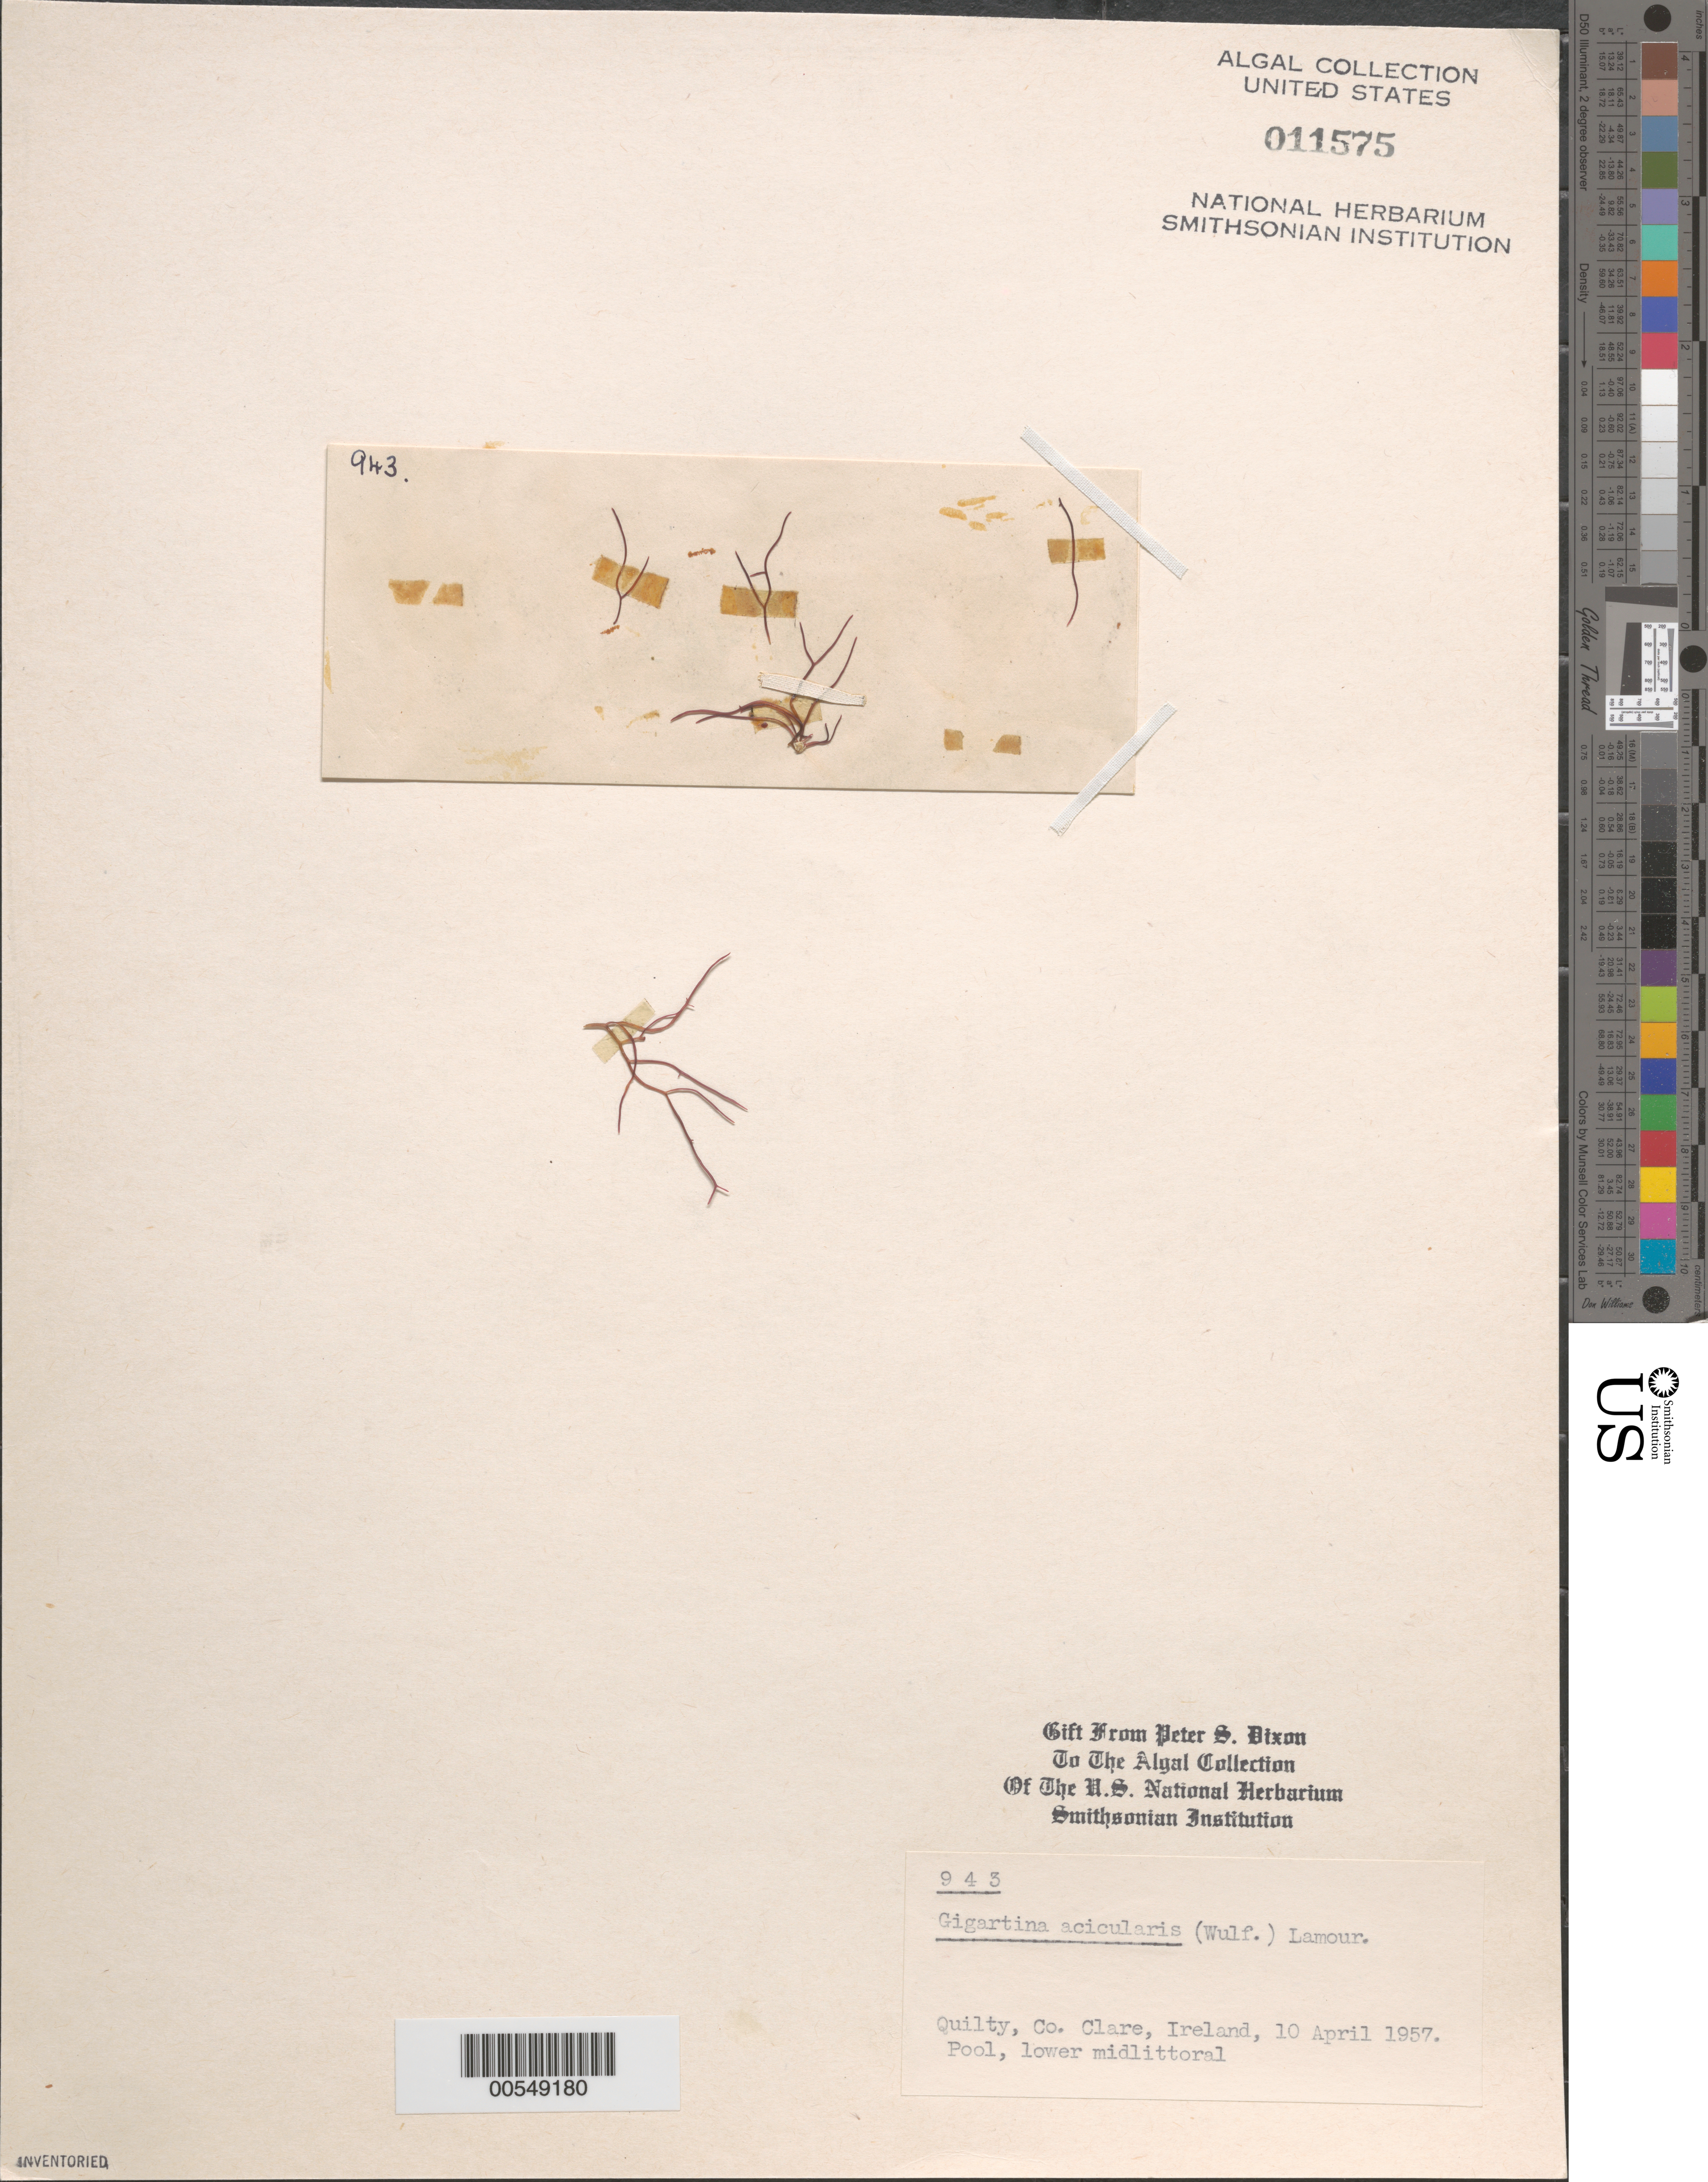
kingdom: Plantae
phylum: Rhodophyta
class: Florideophyceae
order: Gigartinales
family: Gigartinaceae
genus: Chondracanthus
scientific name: Chondracanthus acicularis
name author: (Roth) Fredericq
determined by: Algae name updating Project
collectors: P. S. Dixon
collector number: PSD 943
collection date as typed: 10 Apr 1957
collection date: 1957-04-10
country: Ireland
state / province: Munster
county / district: Clare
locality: Quilty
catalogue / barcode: US 11575